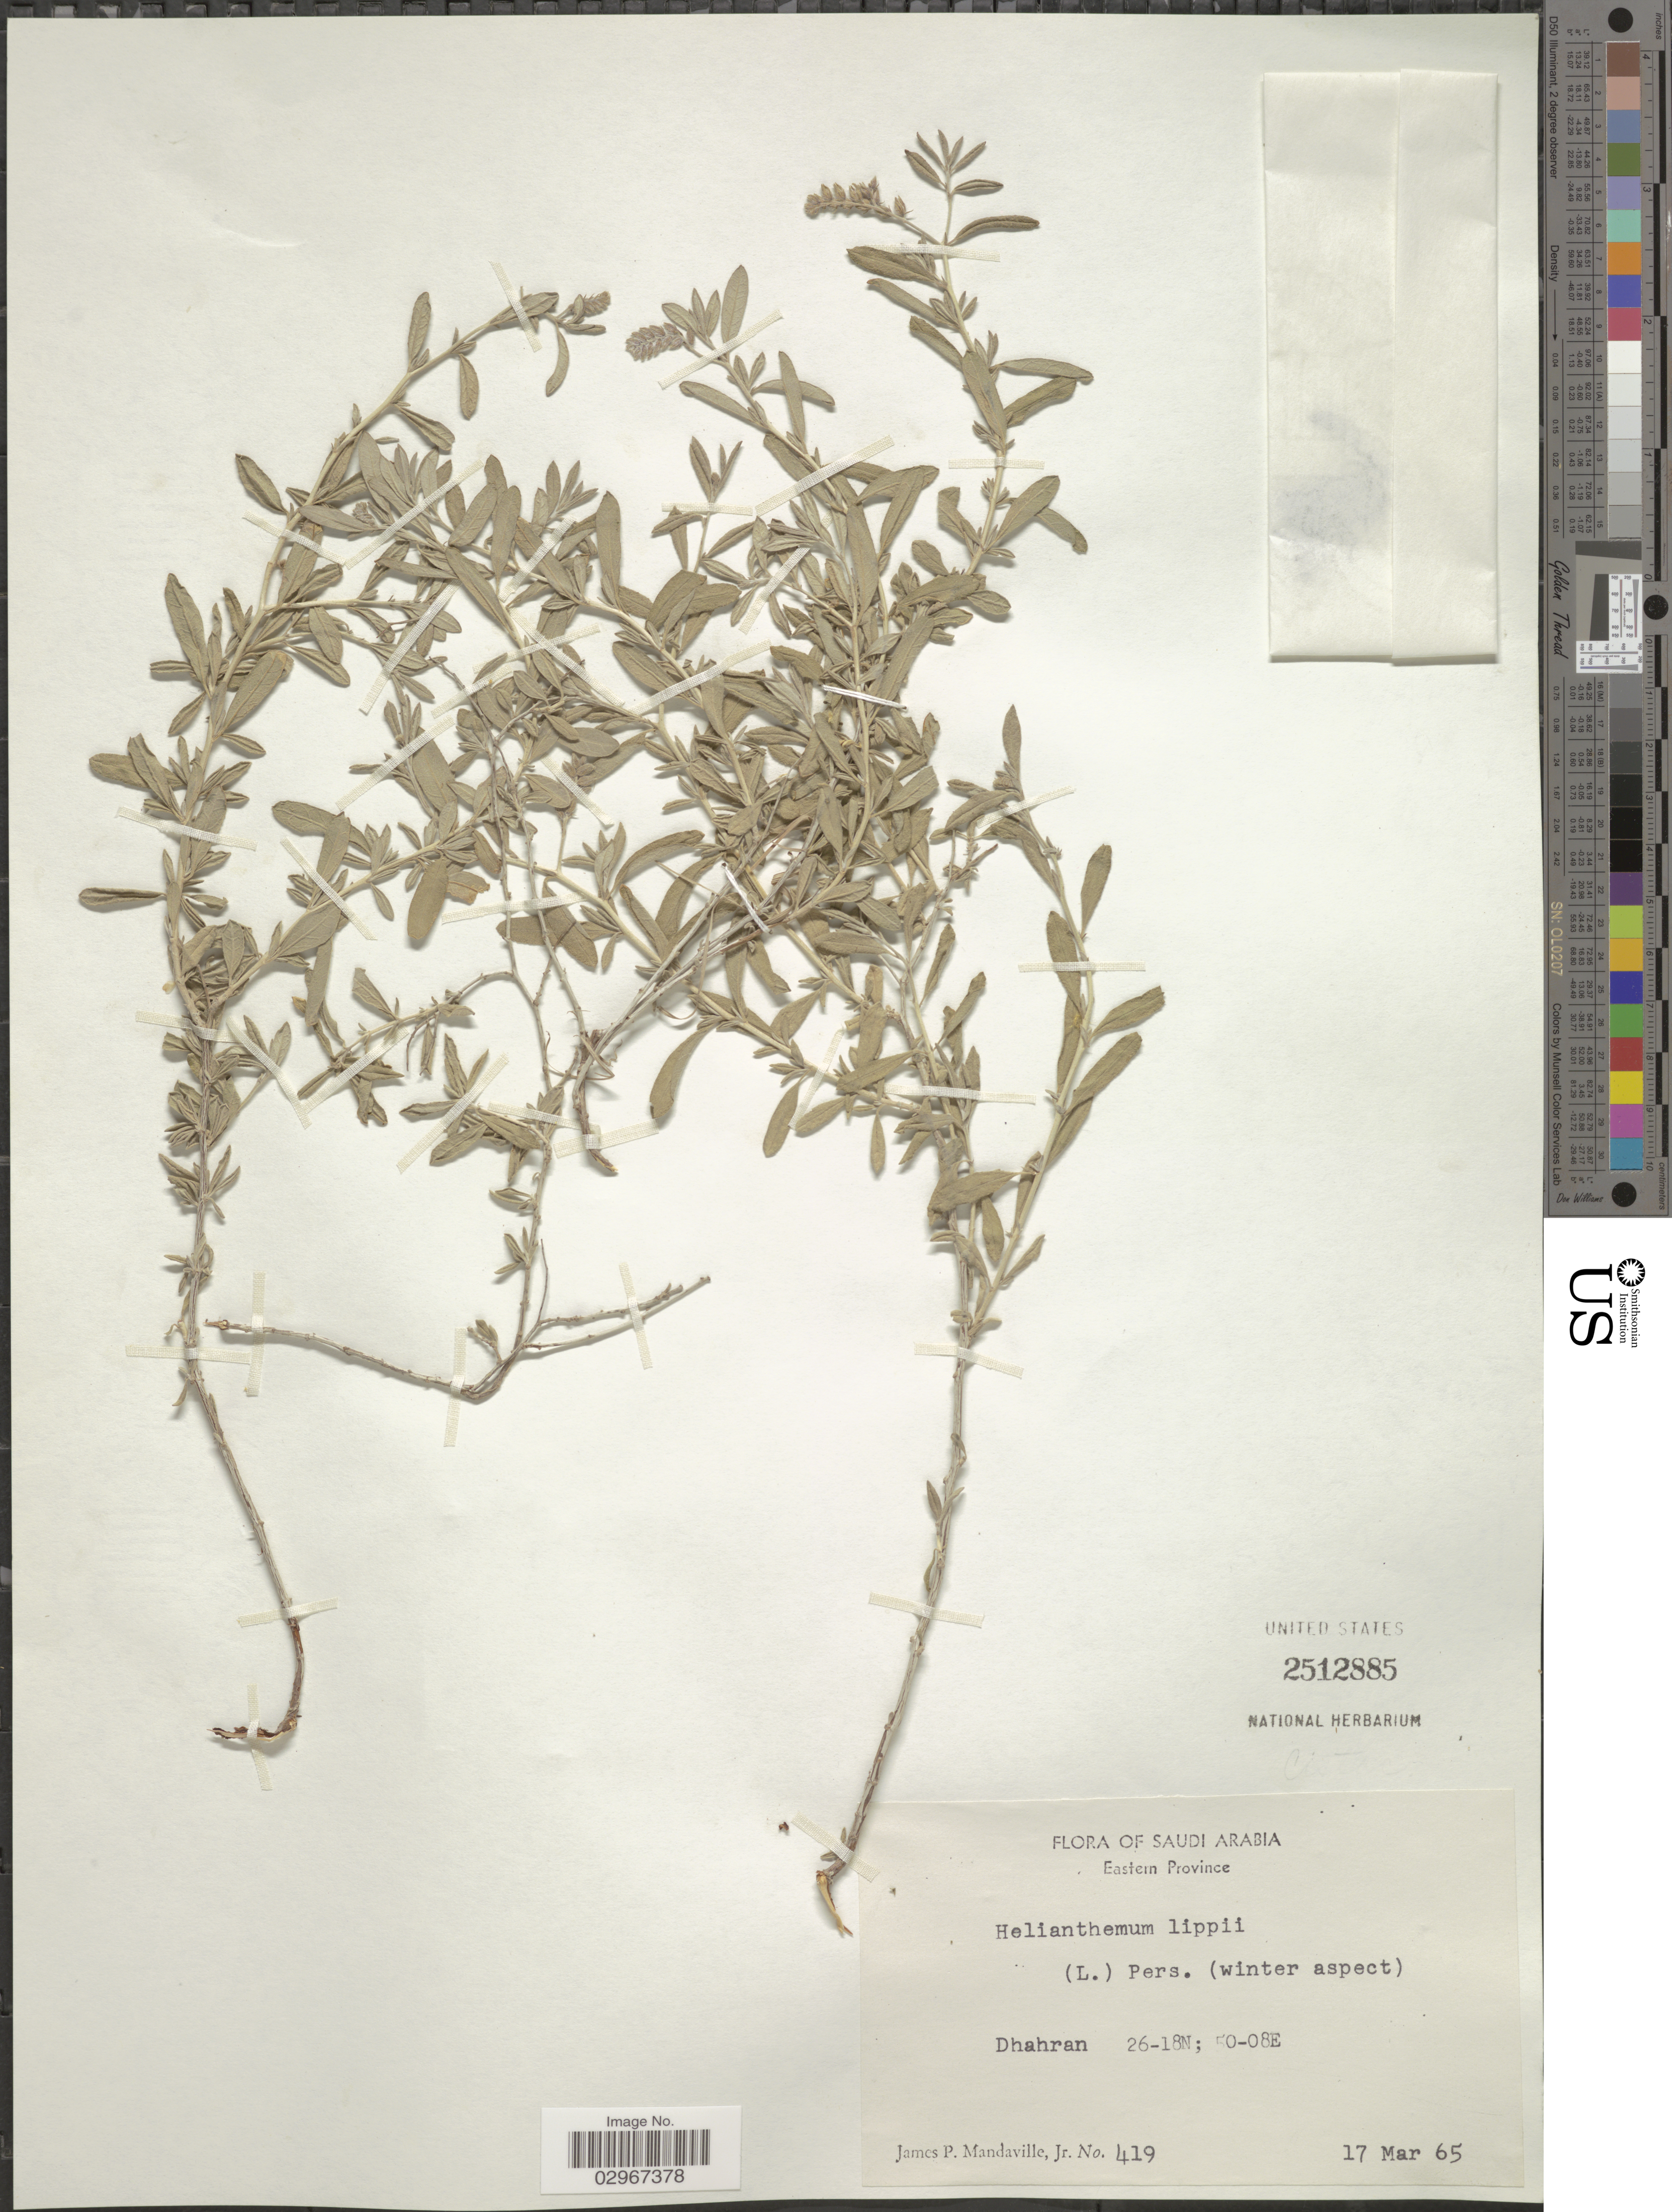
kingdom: Plantae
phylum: Tracheophyta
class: Magnoliopsida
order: Malvales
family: Cistaceae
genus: Helianthemum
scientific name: Helianthemum lippii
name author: (L.) Dum. Cours.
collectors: J. Mandaville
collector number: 419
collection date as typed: Transcribed d/m/y: 17/3/65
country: Saudi Arabia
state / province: Ash Sharqiyah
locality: Eastern Province, Dhahran.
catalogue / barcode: US 2512885